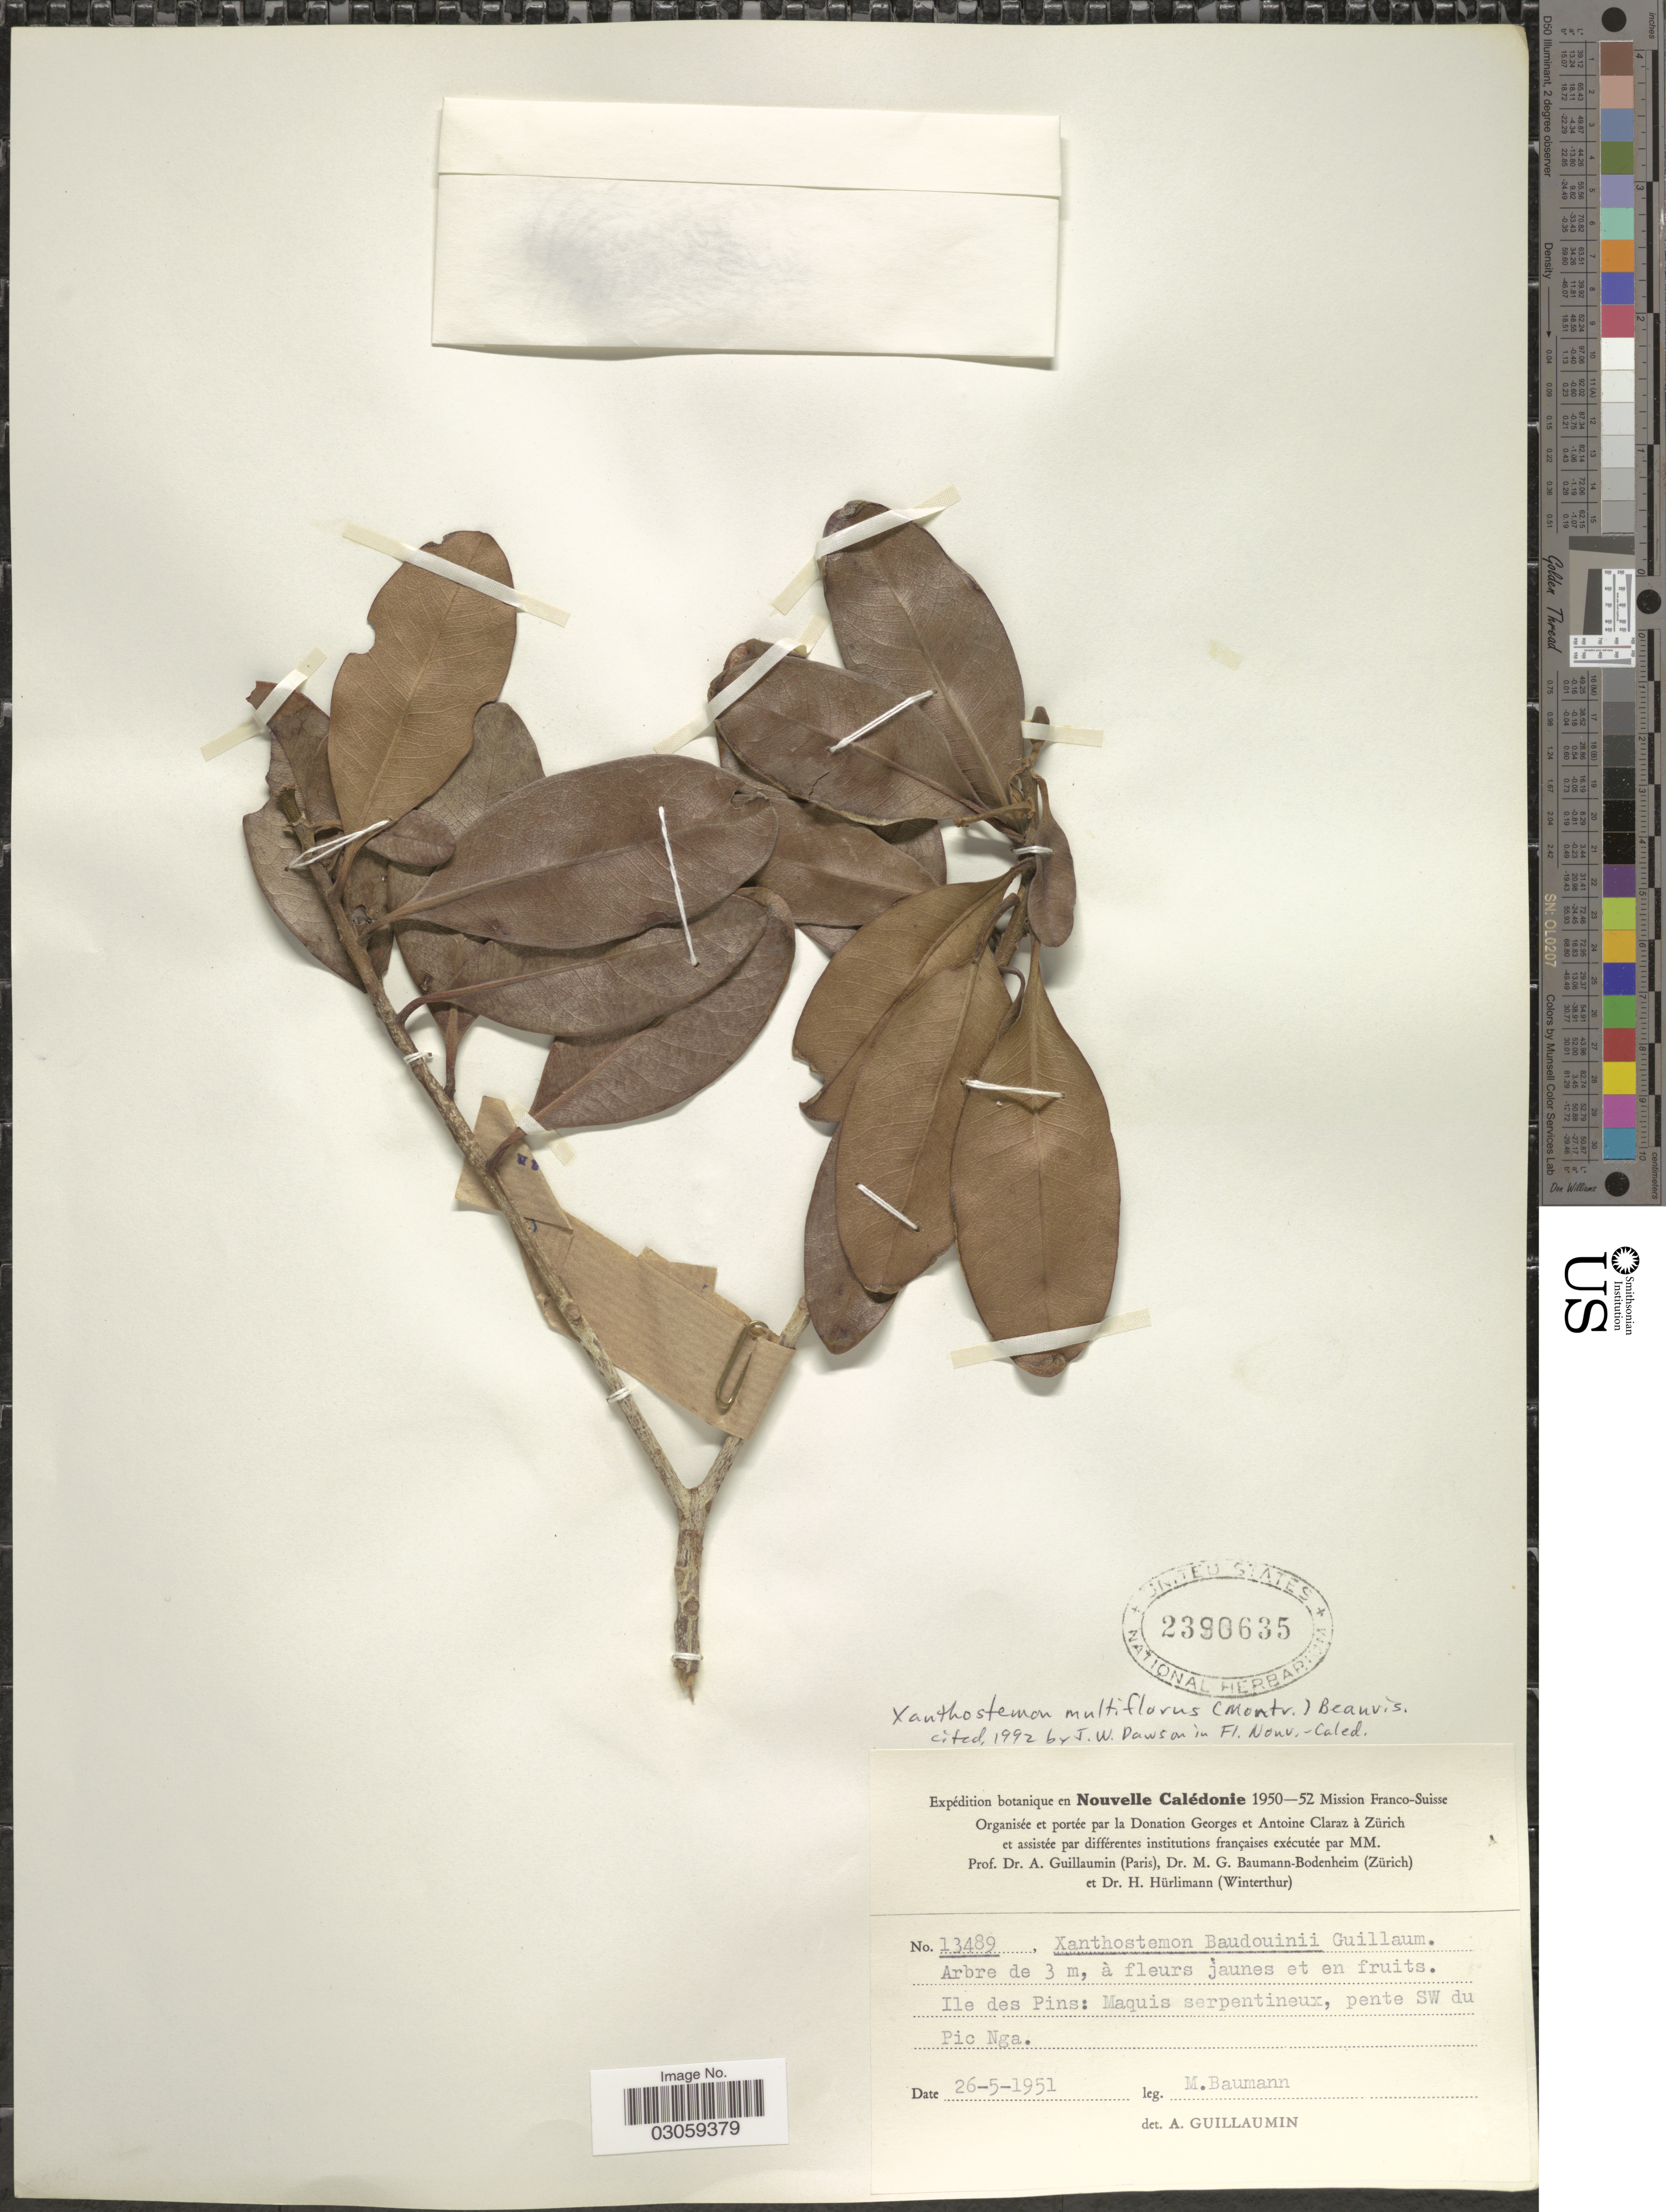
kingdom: Plantae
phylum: Tracheophyta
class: Magnoliopsida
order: Myrtales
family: Myrtaceae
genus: Xanthostemon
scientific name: Xanthostemon multiflorus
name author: (Montrouz.) Beauvis.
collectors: M. Baumann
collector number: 13489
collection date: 1951-05-26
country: New Caledonia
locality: Nouvelle Calédonie. Ile des Pins: Maquis serpentineux, pente SW du Pic Nga.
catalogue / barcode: US 2390635